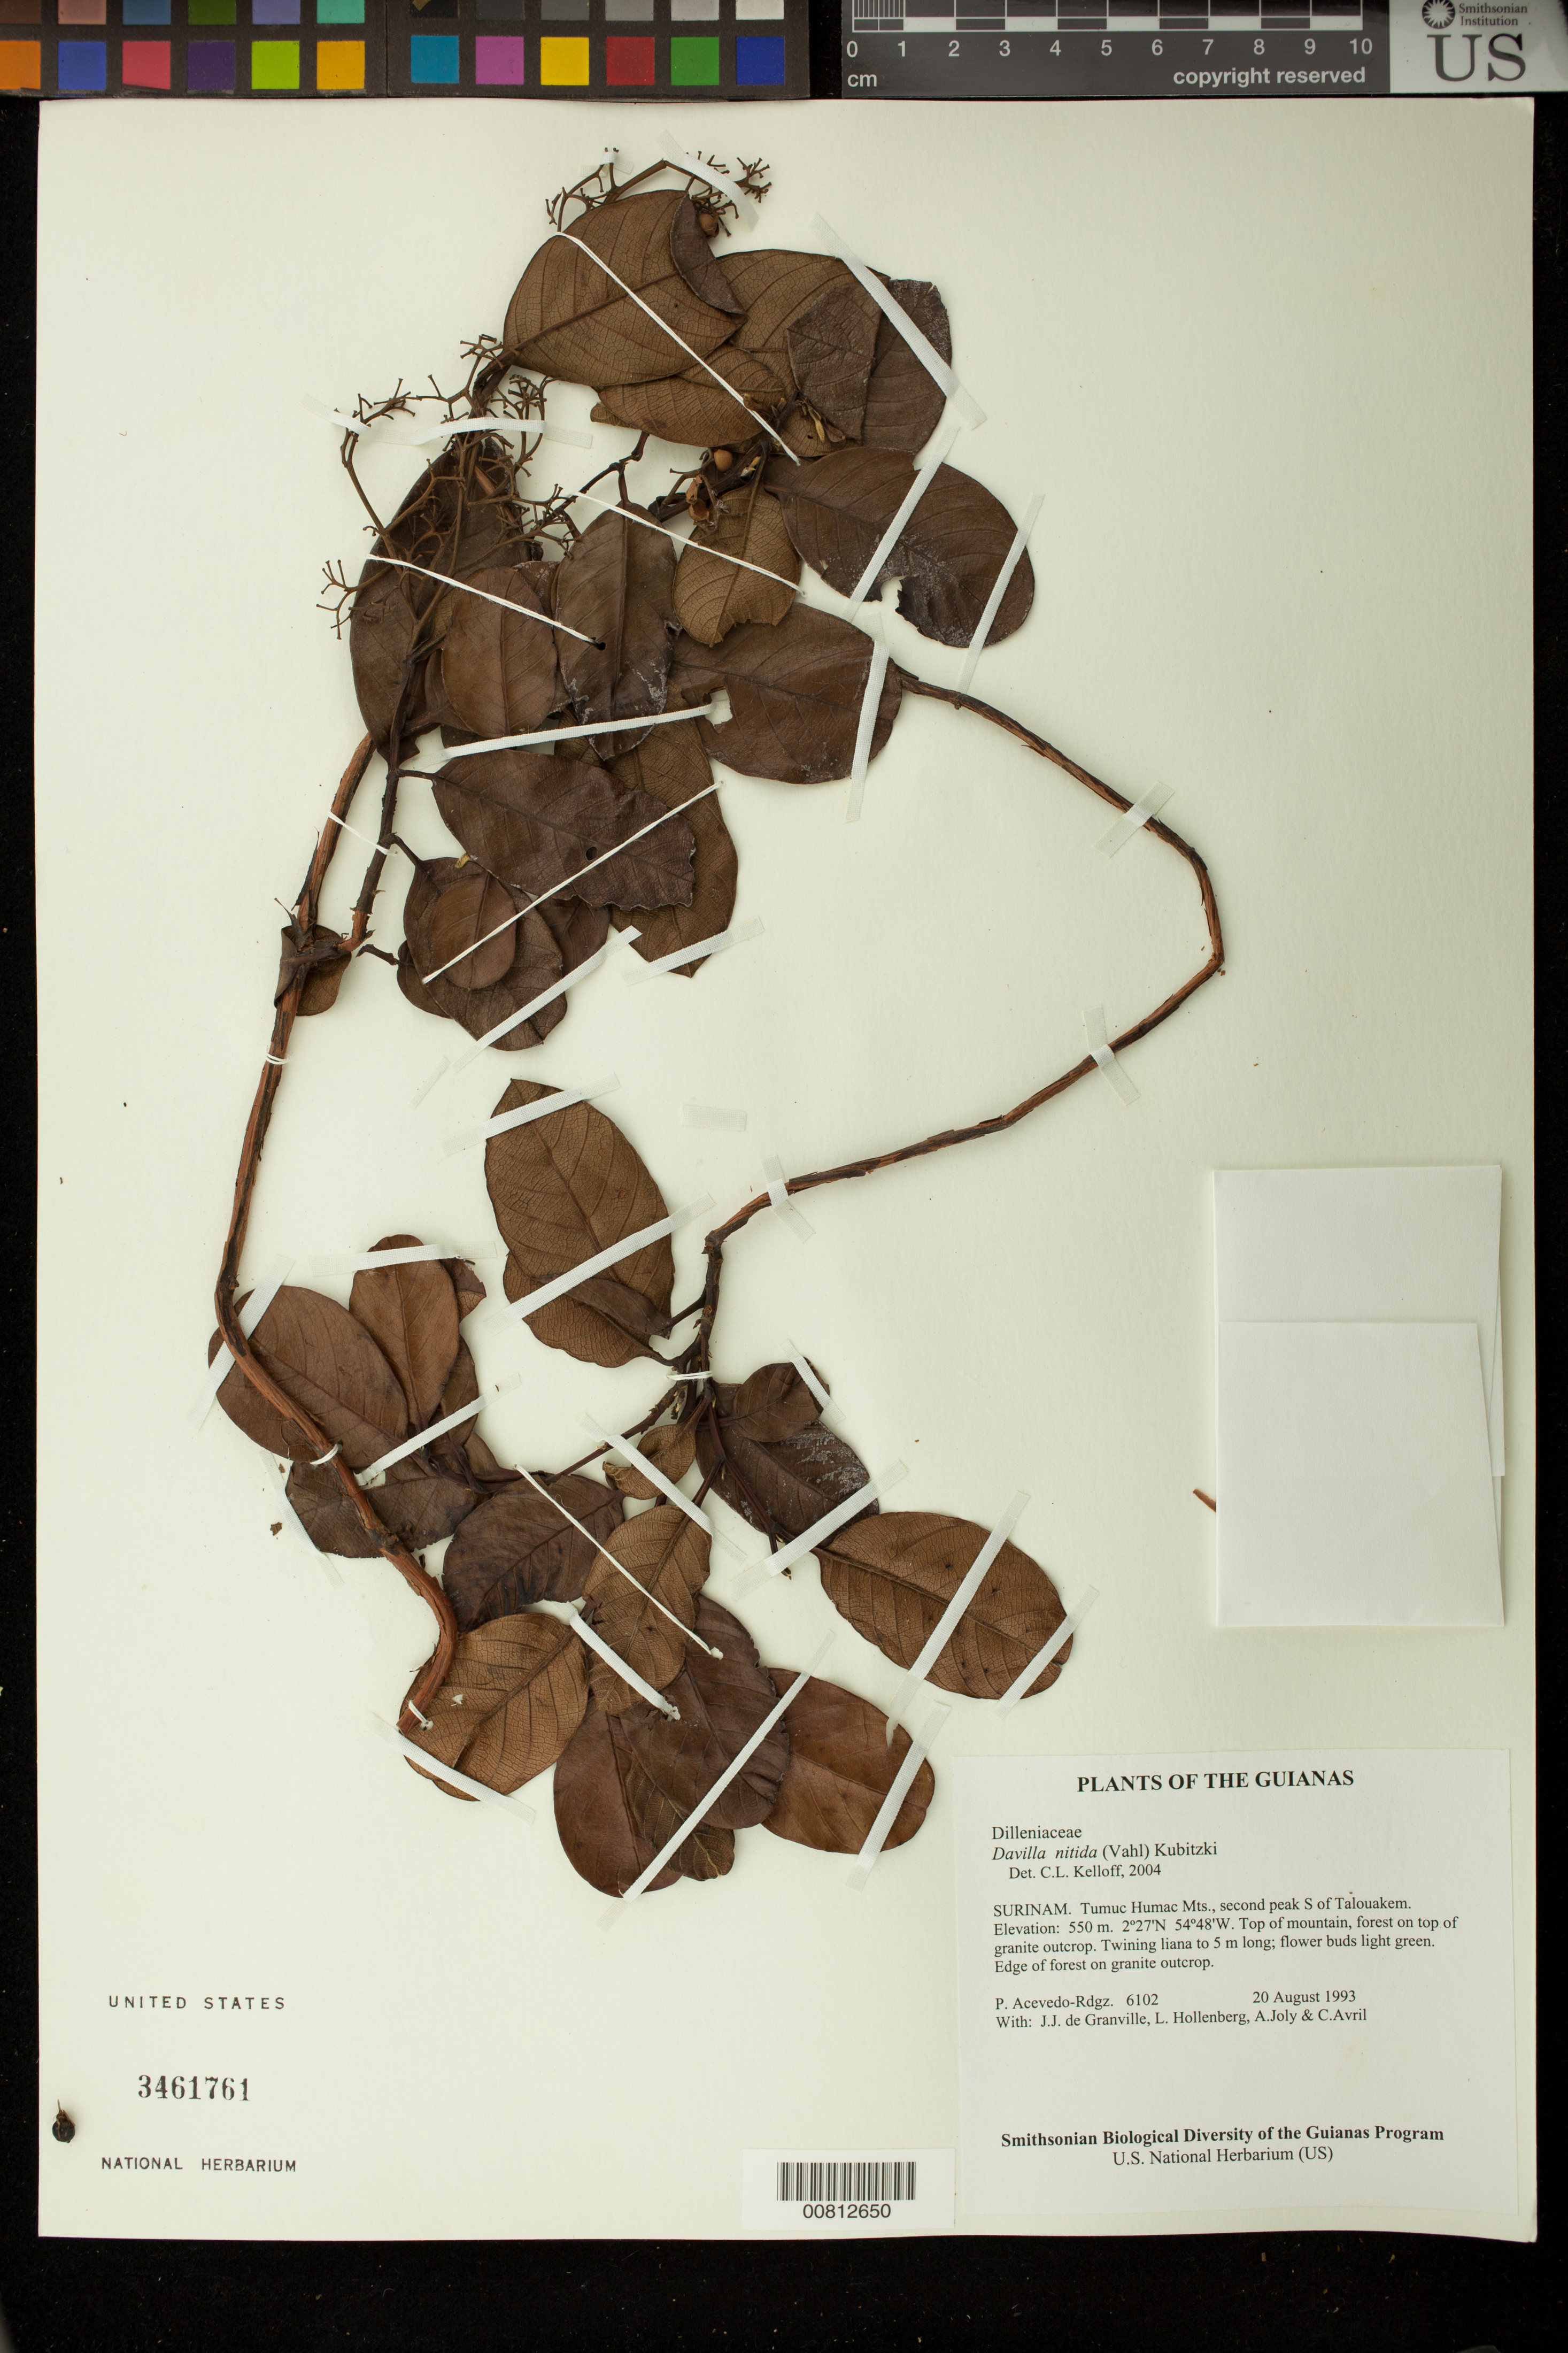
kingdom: Plantae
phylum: Tracheophyta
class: Magnoliopsida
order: Dilleniales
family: Dilleniaceae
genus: Davilla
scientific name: Davilla nitida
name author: (Vahl) Kubitzki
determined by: Kelloff, Carol L., (US), Smithsonian Institution - National Museum of Natural History (UNITED STATES)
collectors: P. Acevedo-Rodr., J.-J. de Granville, A. Joly & A. Boyer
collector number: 6102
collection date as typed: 20 Aug 1993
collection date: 1993-08-20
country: Suriname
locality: Tumuc Humac Mts., second peak S of Talouakem.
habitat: Top of mountain, edge of forest on top of granite outcrop.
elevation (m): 550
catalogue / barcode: US 3461761